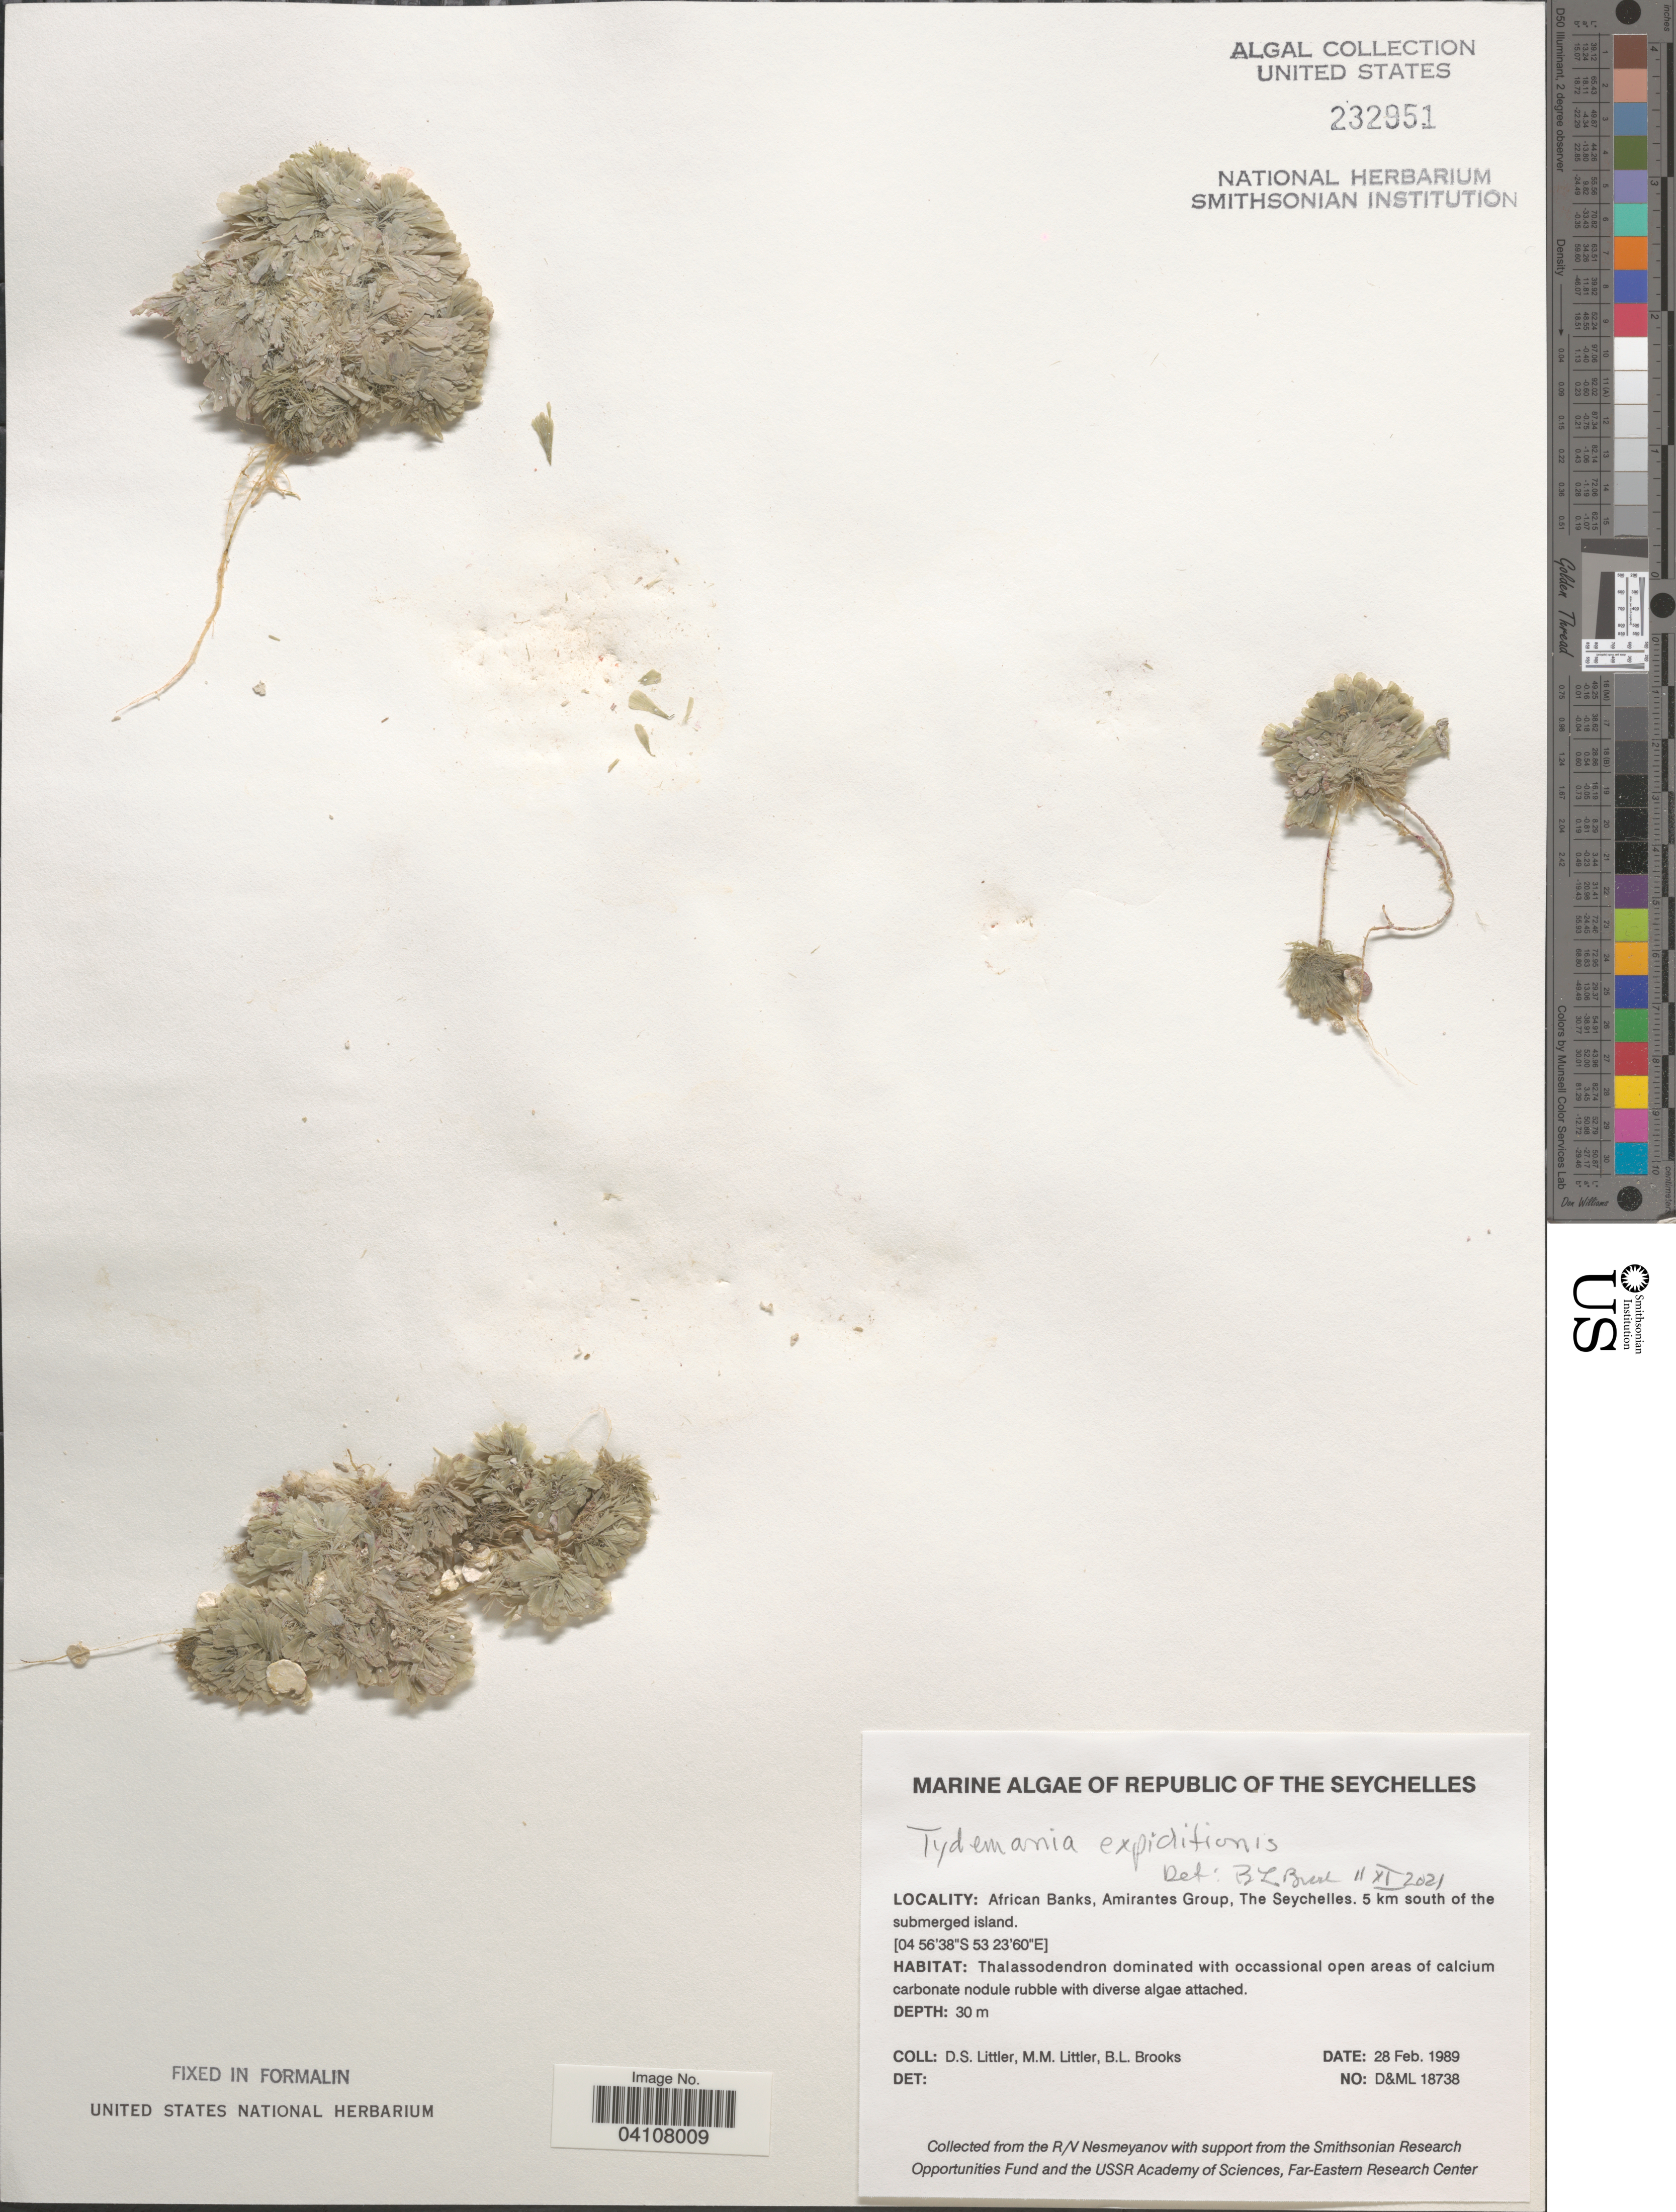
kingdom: Plantae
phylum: Chlorophyta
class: Ulvophyceae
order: Bryopsidales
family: Udoteaceae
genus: Tydemania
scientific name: Tydemania expeditionis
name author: Weber Bosse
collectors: D. S. Littler & B. Brooks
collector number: D&ML18738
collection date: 1989-02-28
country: Seychelles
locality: Republic of the Seychelles. African Banks, Amirantes Group. 5 km south of the submerged island.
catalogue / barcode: US 232951